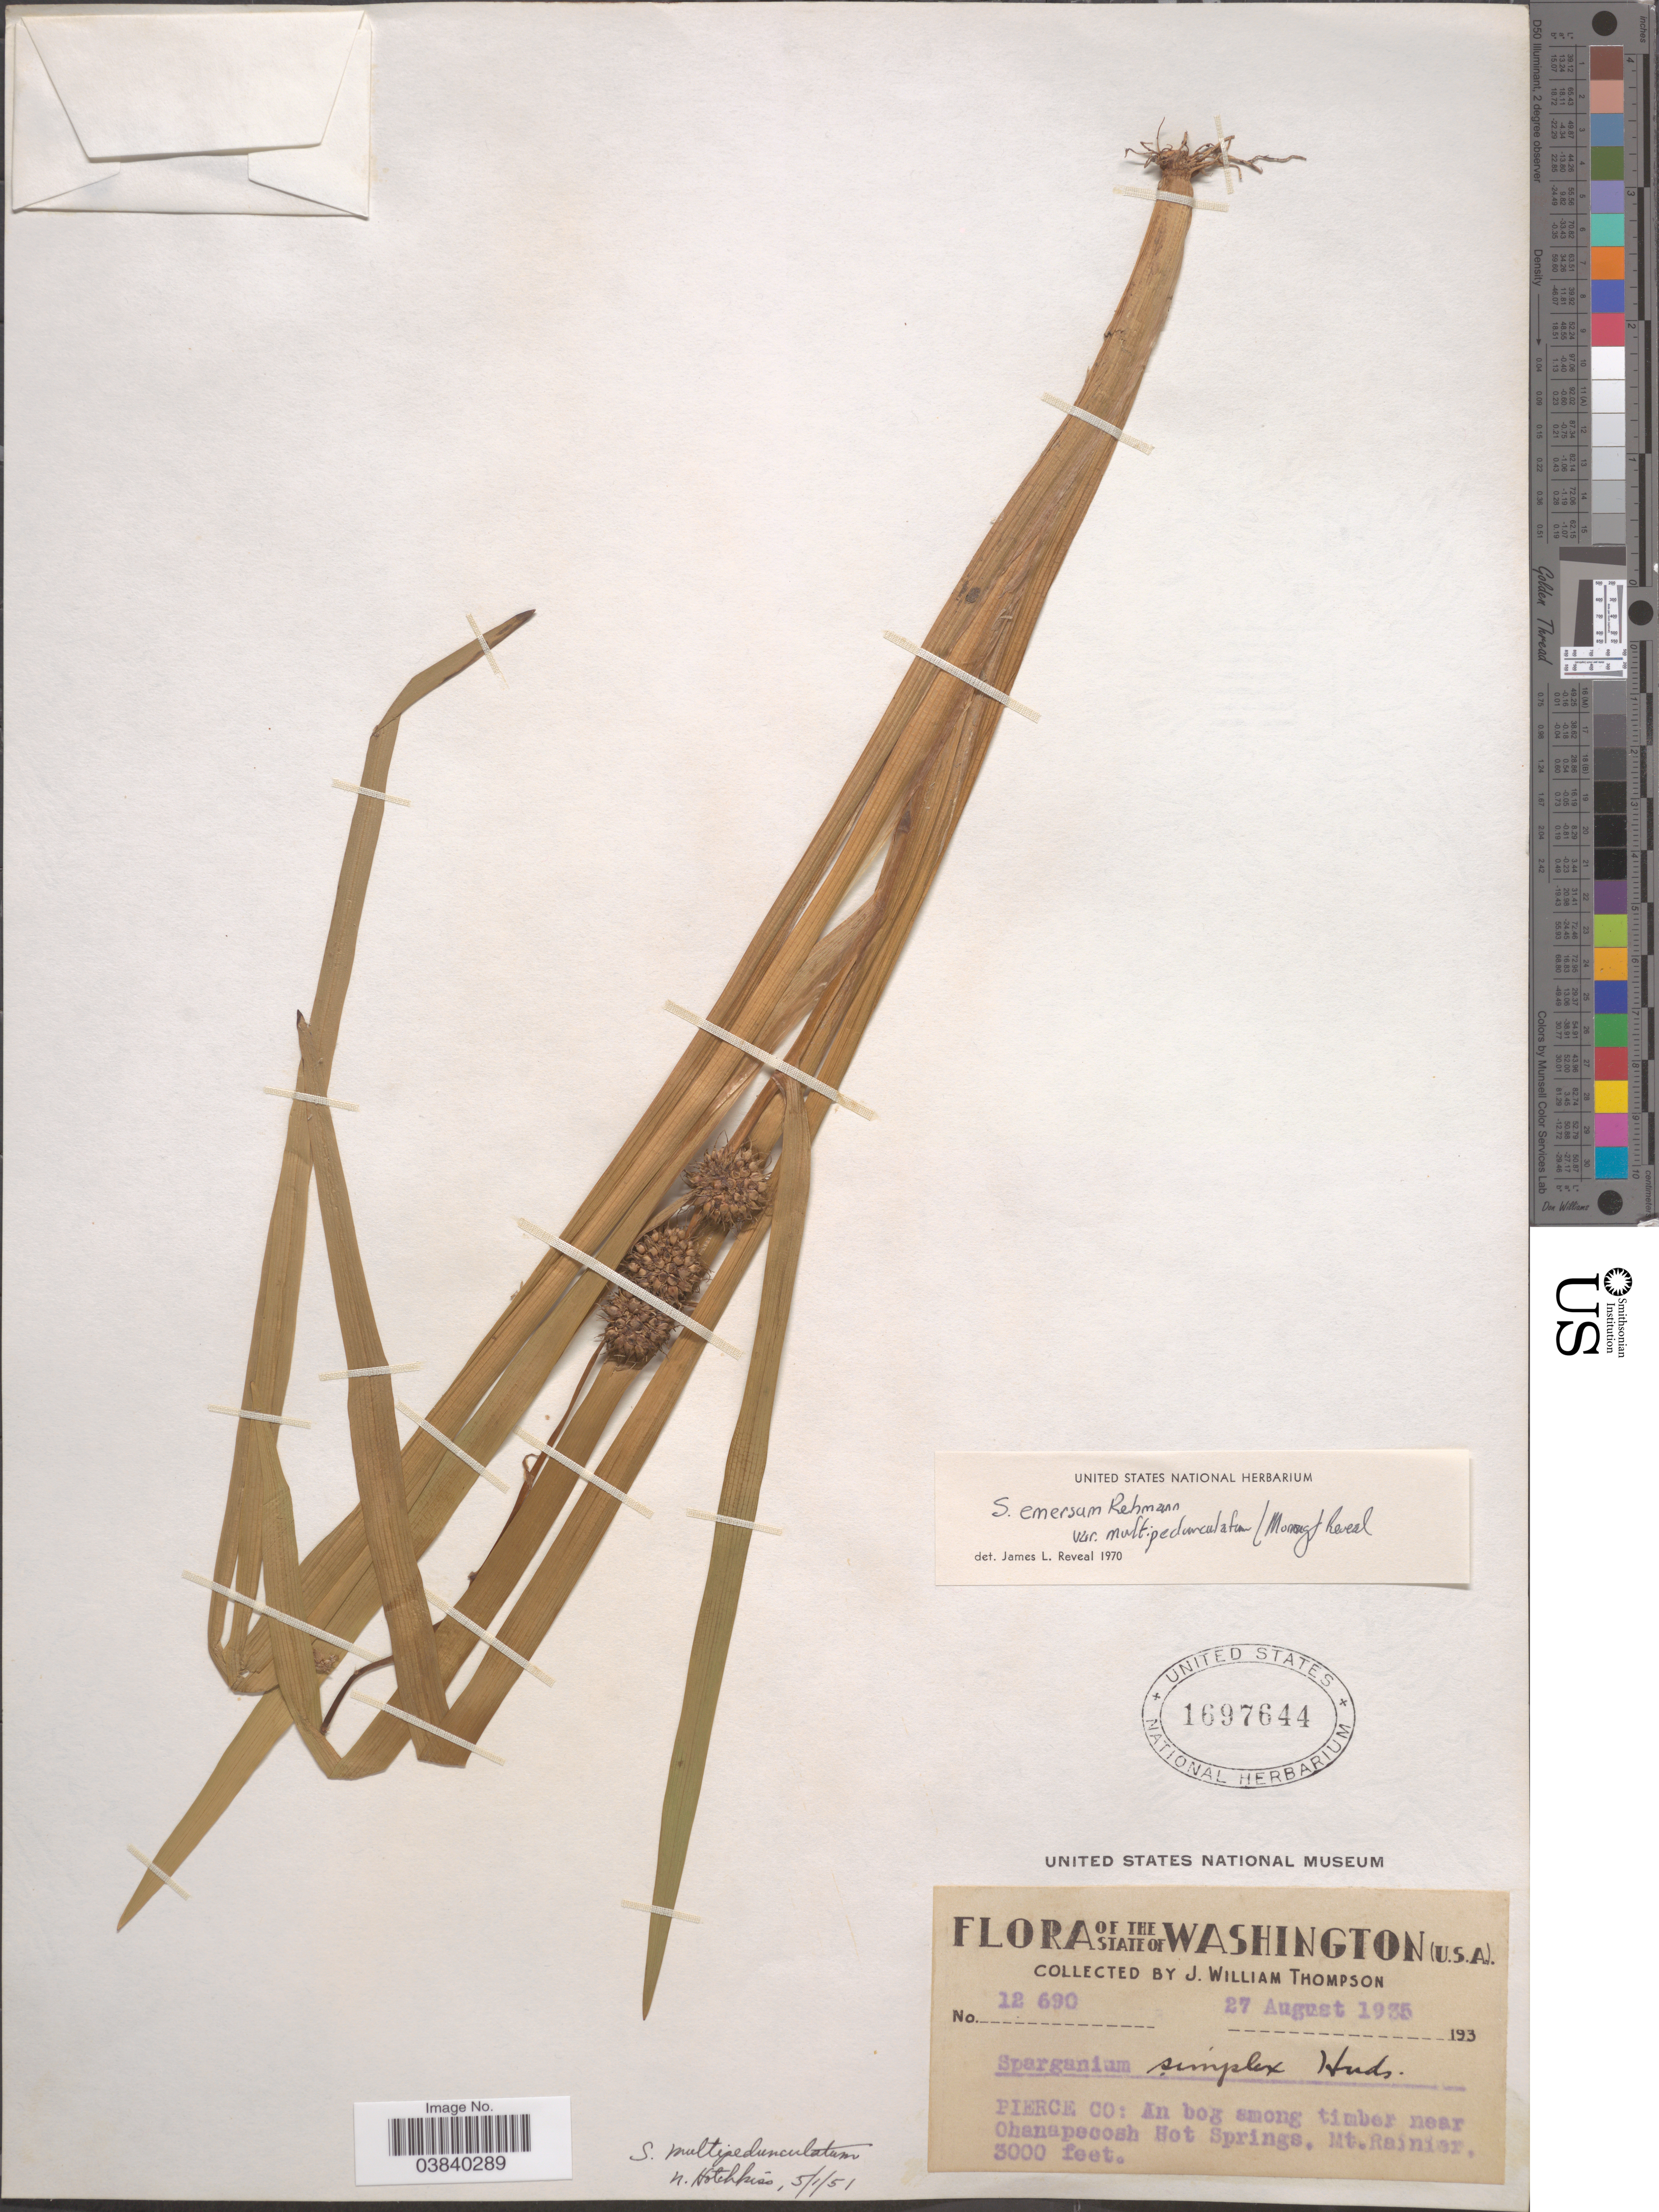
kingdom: Plantae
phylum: Tracheophyta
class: Liliopsida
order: Poales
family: Typhaceae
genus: Sparganium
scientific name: Sparganium emersum var. multipedunculatum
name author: (Morong) Reveal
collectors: J. W. Thompson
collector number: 12690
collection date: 1935-08-27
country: United States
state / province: Washington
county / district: Pierce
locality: Pierce Co: An bog among timber near Ohanapecosh Hot Springs. Mt. Reinier.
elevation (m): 914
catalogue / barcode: US 1697644